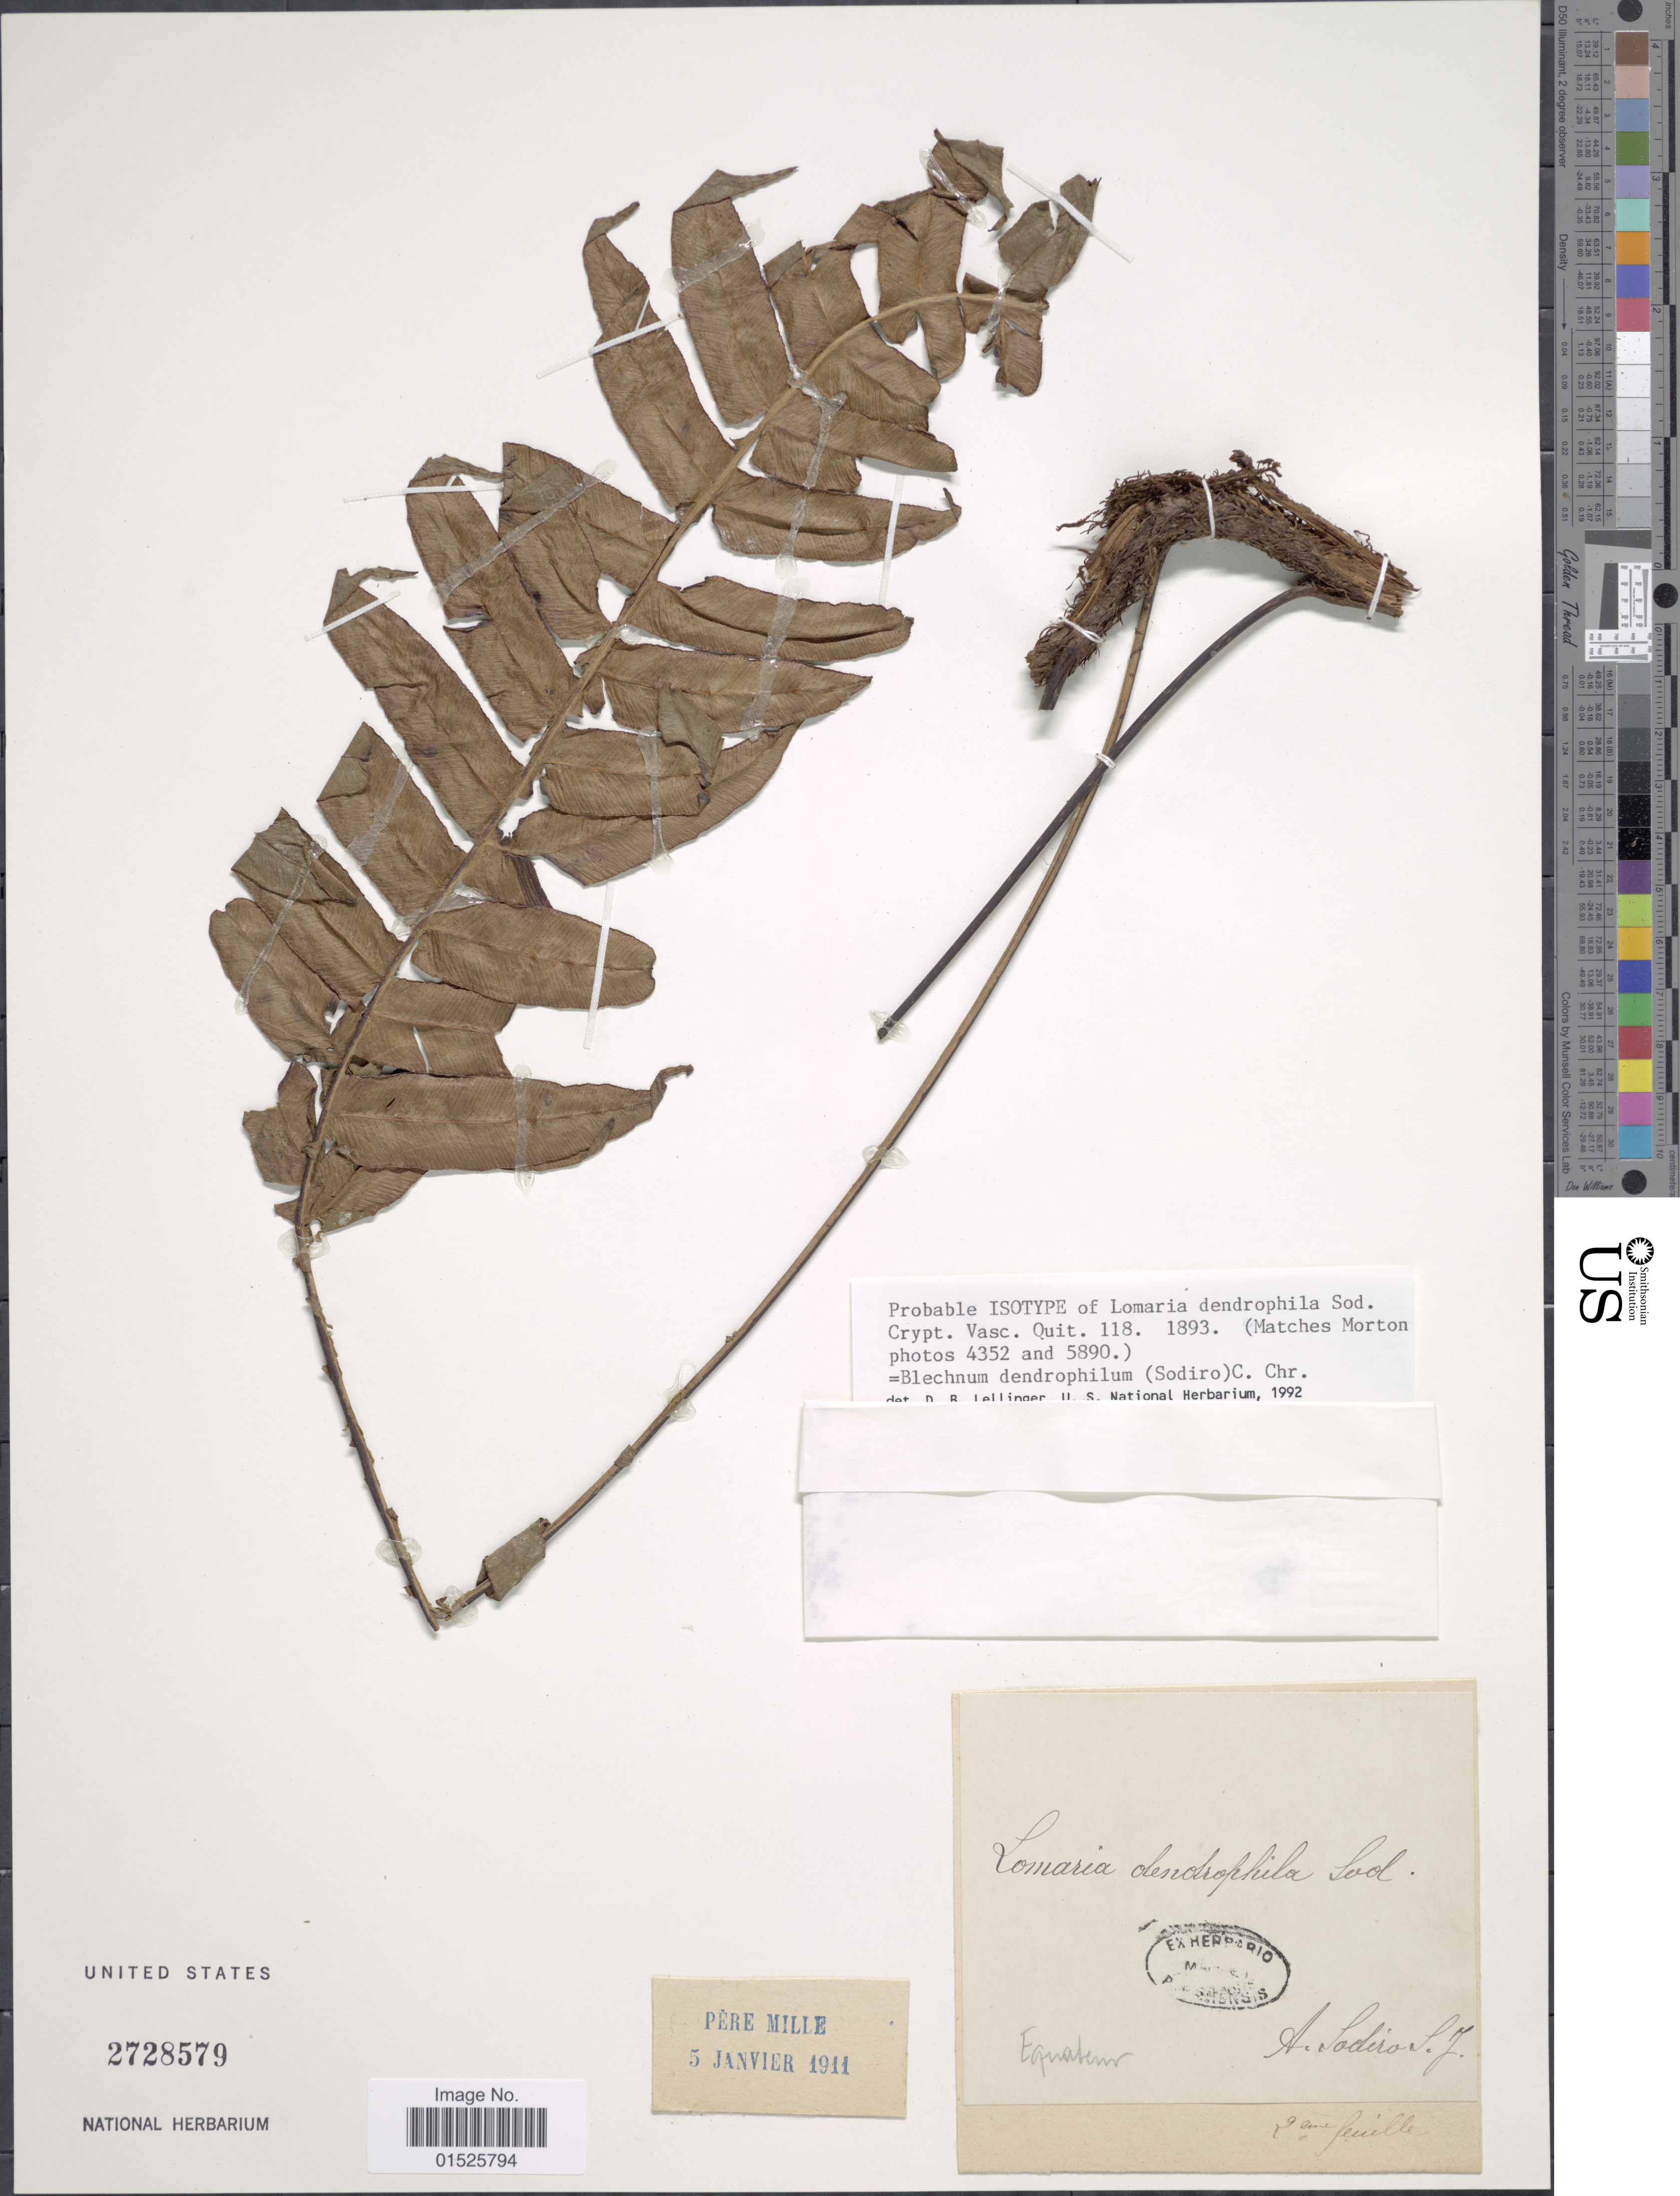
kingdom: Plantae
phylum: Tracheophyta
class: Polypodiopsida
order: Polypodiales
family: Blechnaceae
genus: Blechnum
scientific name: Blechnum dendrophilum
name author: (Sodiro) C. Chr.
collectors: A. Sodiro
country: Ecuador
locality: Equateur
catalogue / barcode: US 2728579